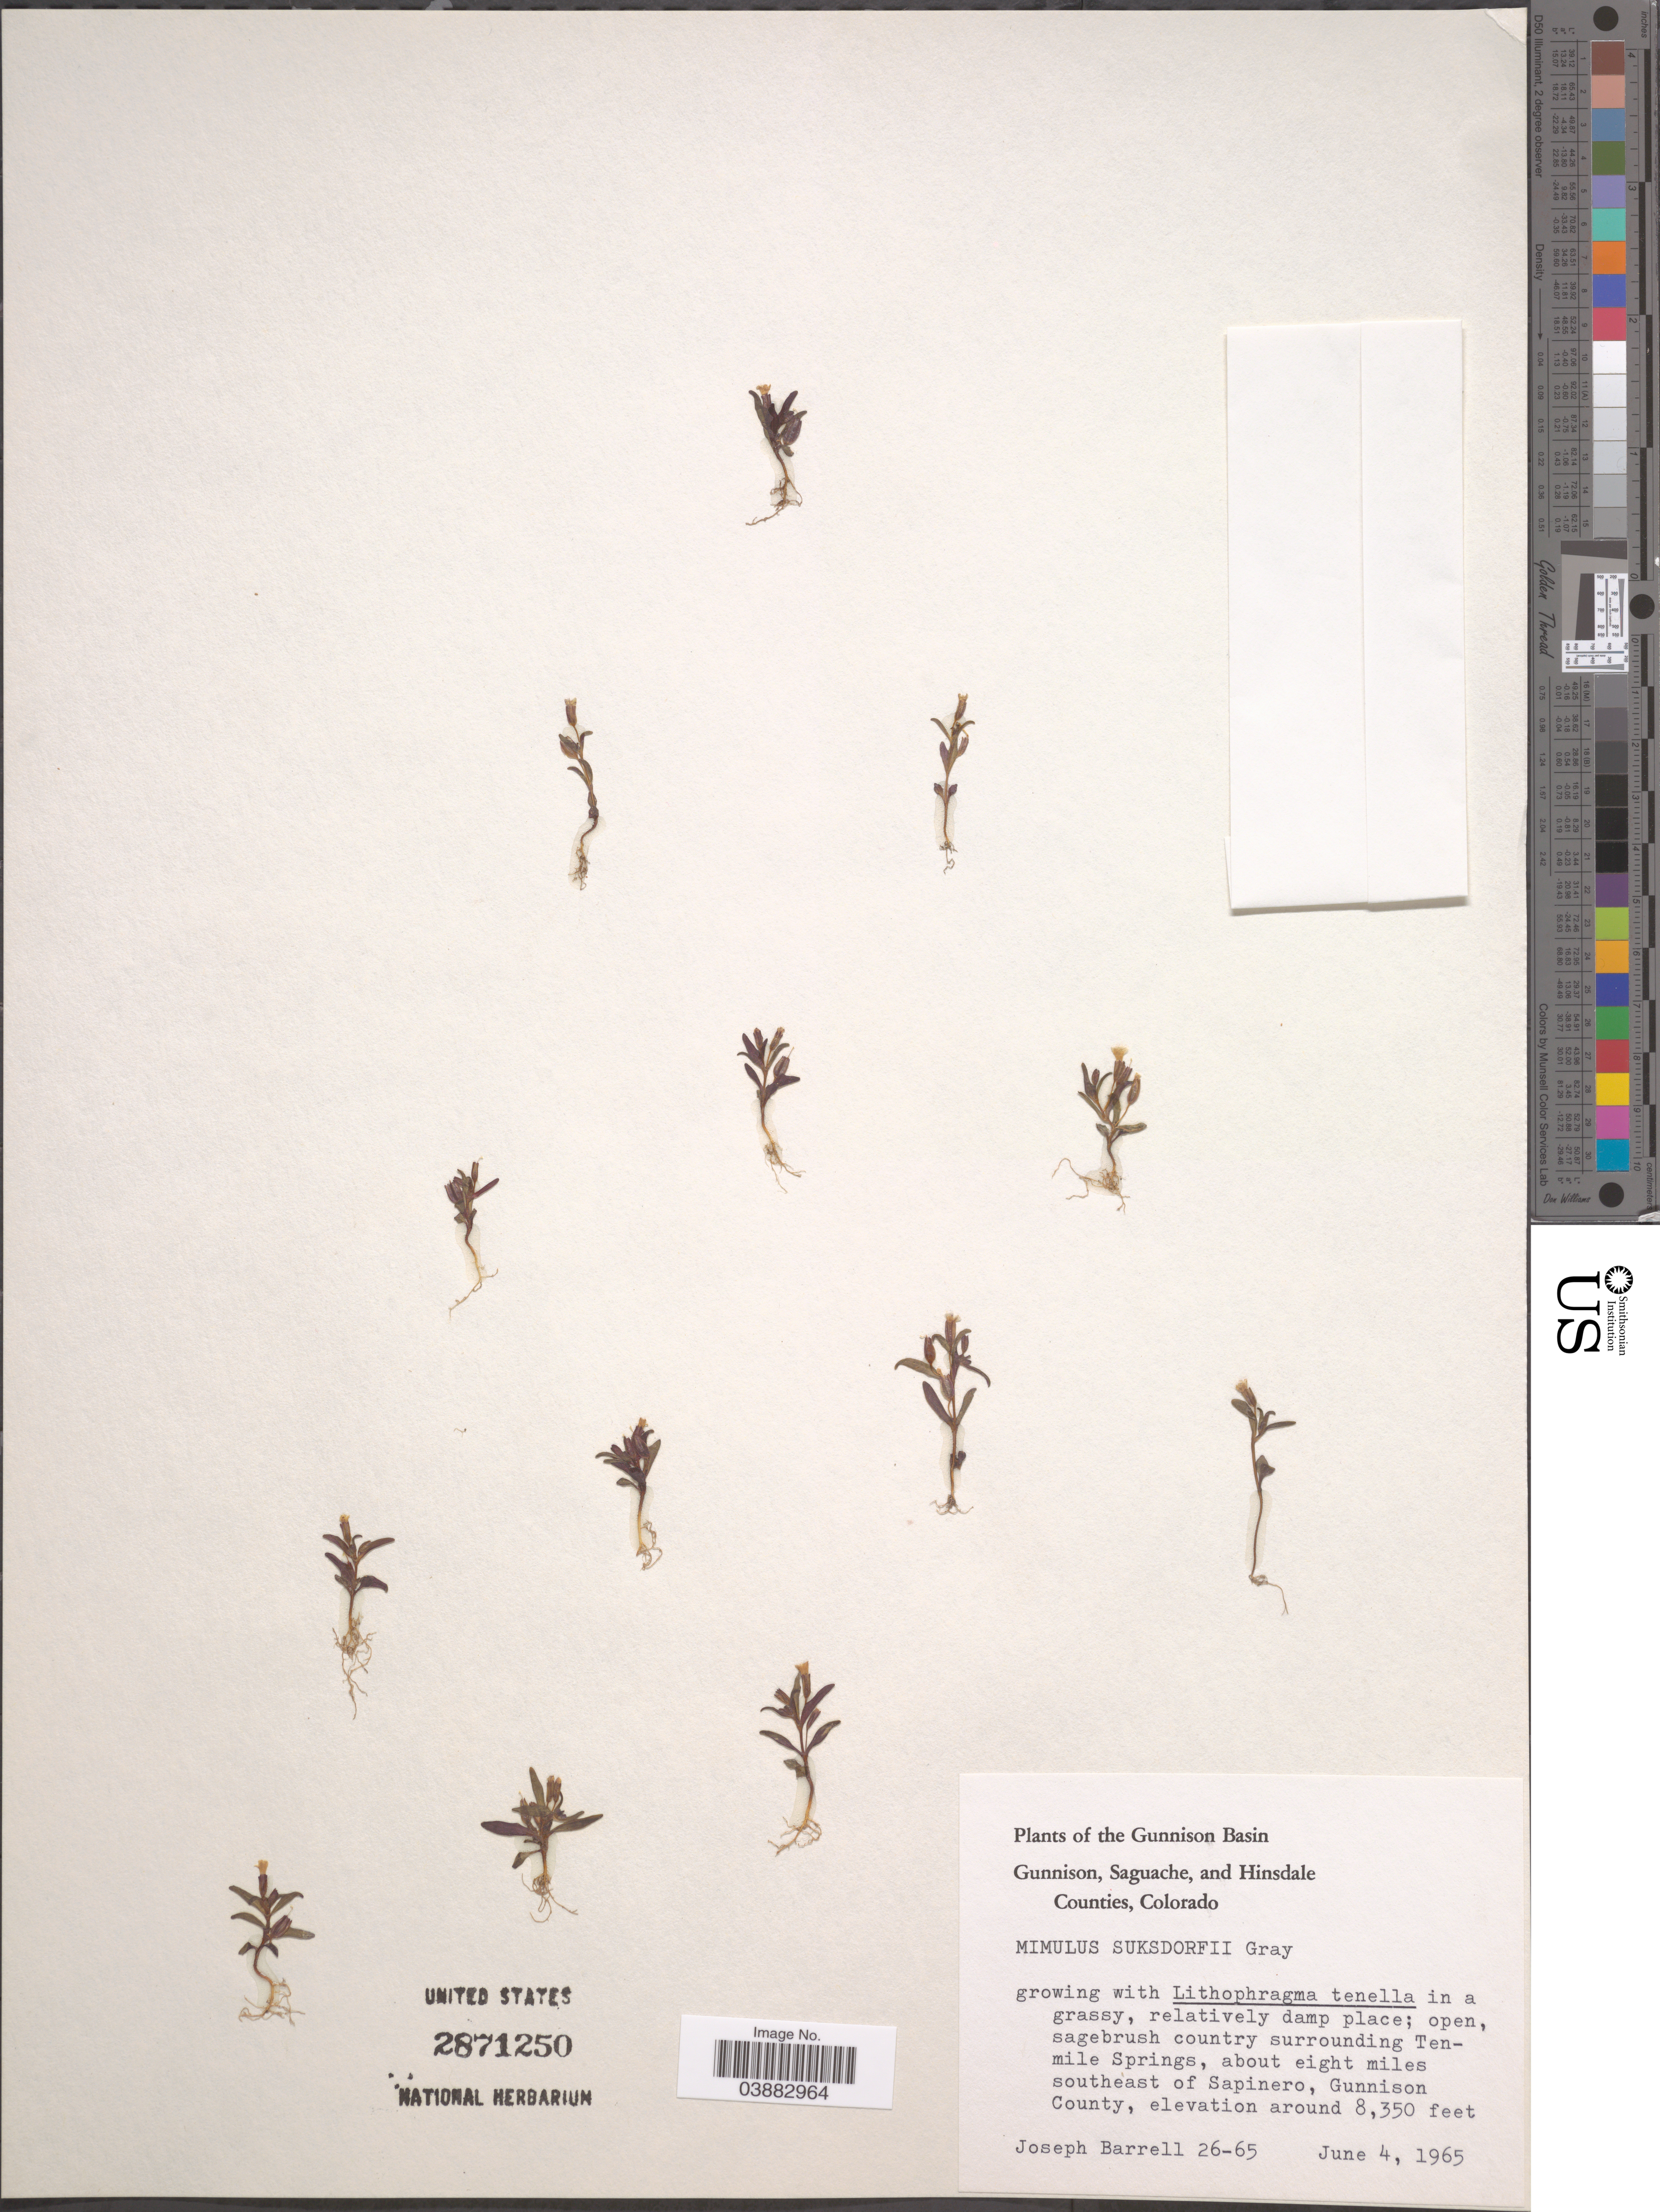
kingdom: Plantae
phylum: Tracheophyta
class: Magnoliopsida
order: Lamiales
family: Phrymaceae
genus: Mimulus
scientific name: Mimulus suksdorfii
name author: A. Gray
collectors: J. Barrell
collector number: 26-65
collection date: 1965-06-04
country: United States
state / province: Colorado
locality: The Gunnison Basin. Ten-mile Springs, about eight miles southeast of Sapinero, Gunnison County.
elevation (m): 2545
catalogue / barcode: US 2871250